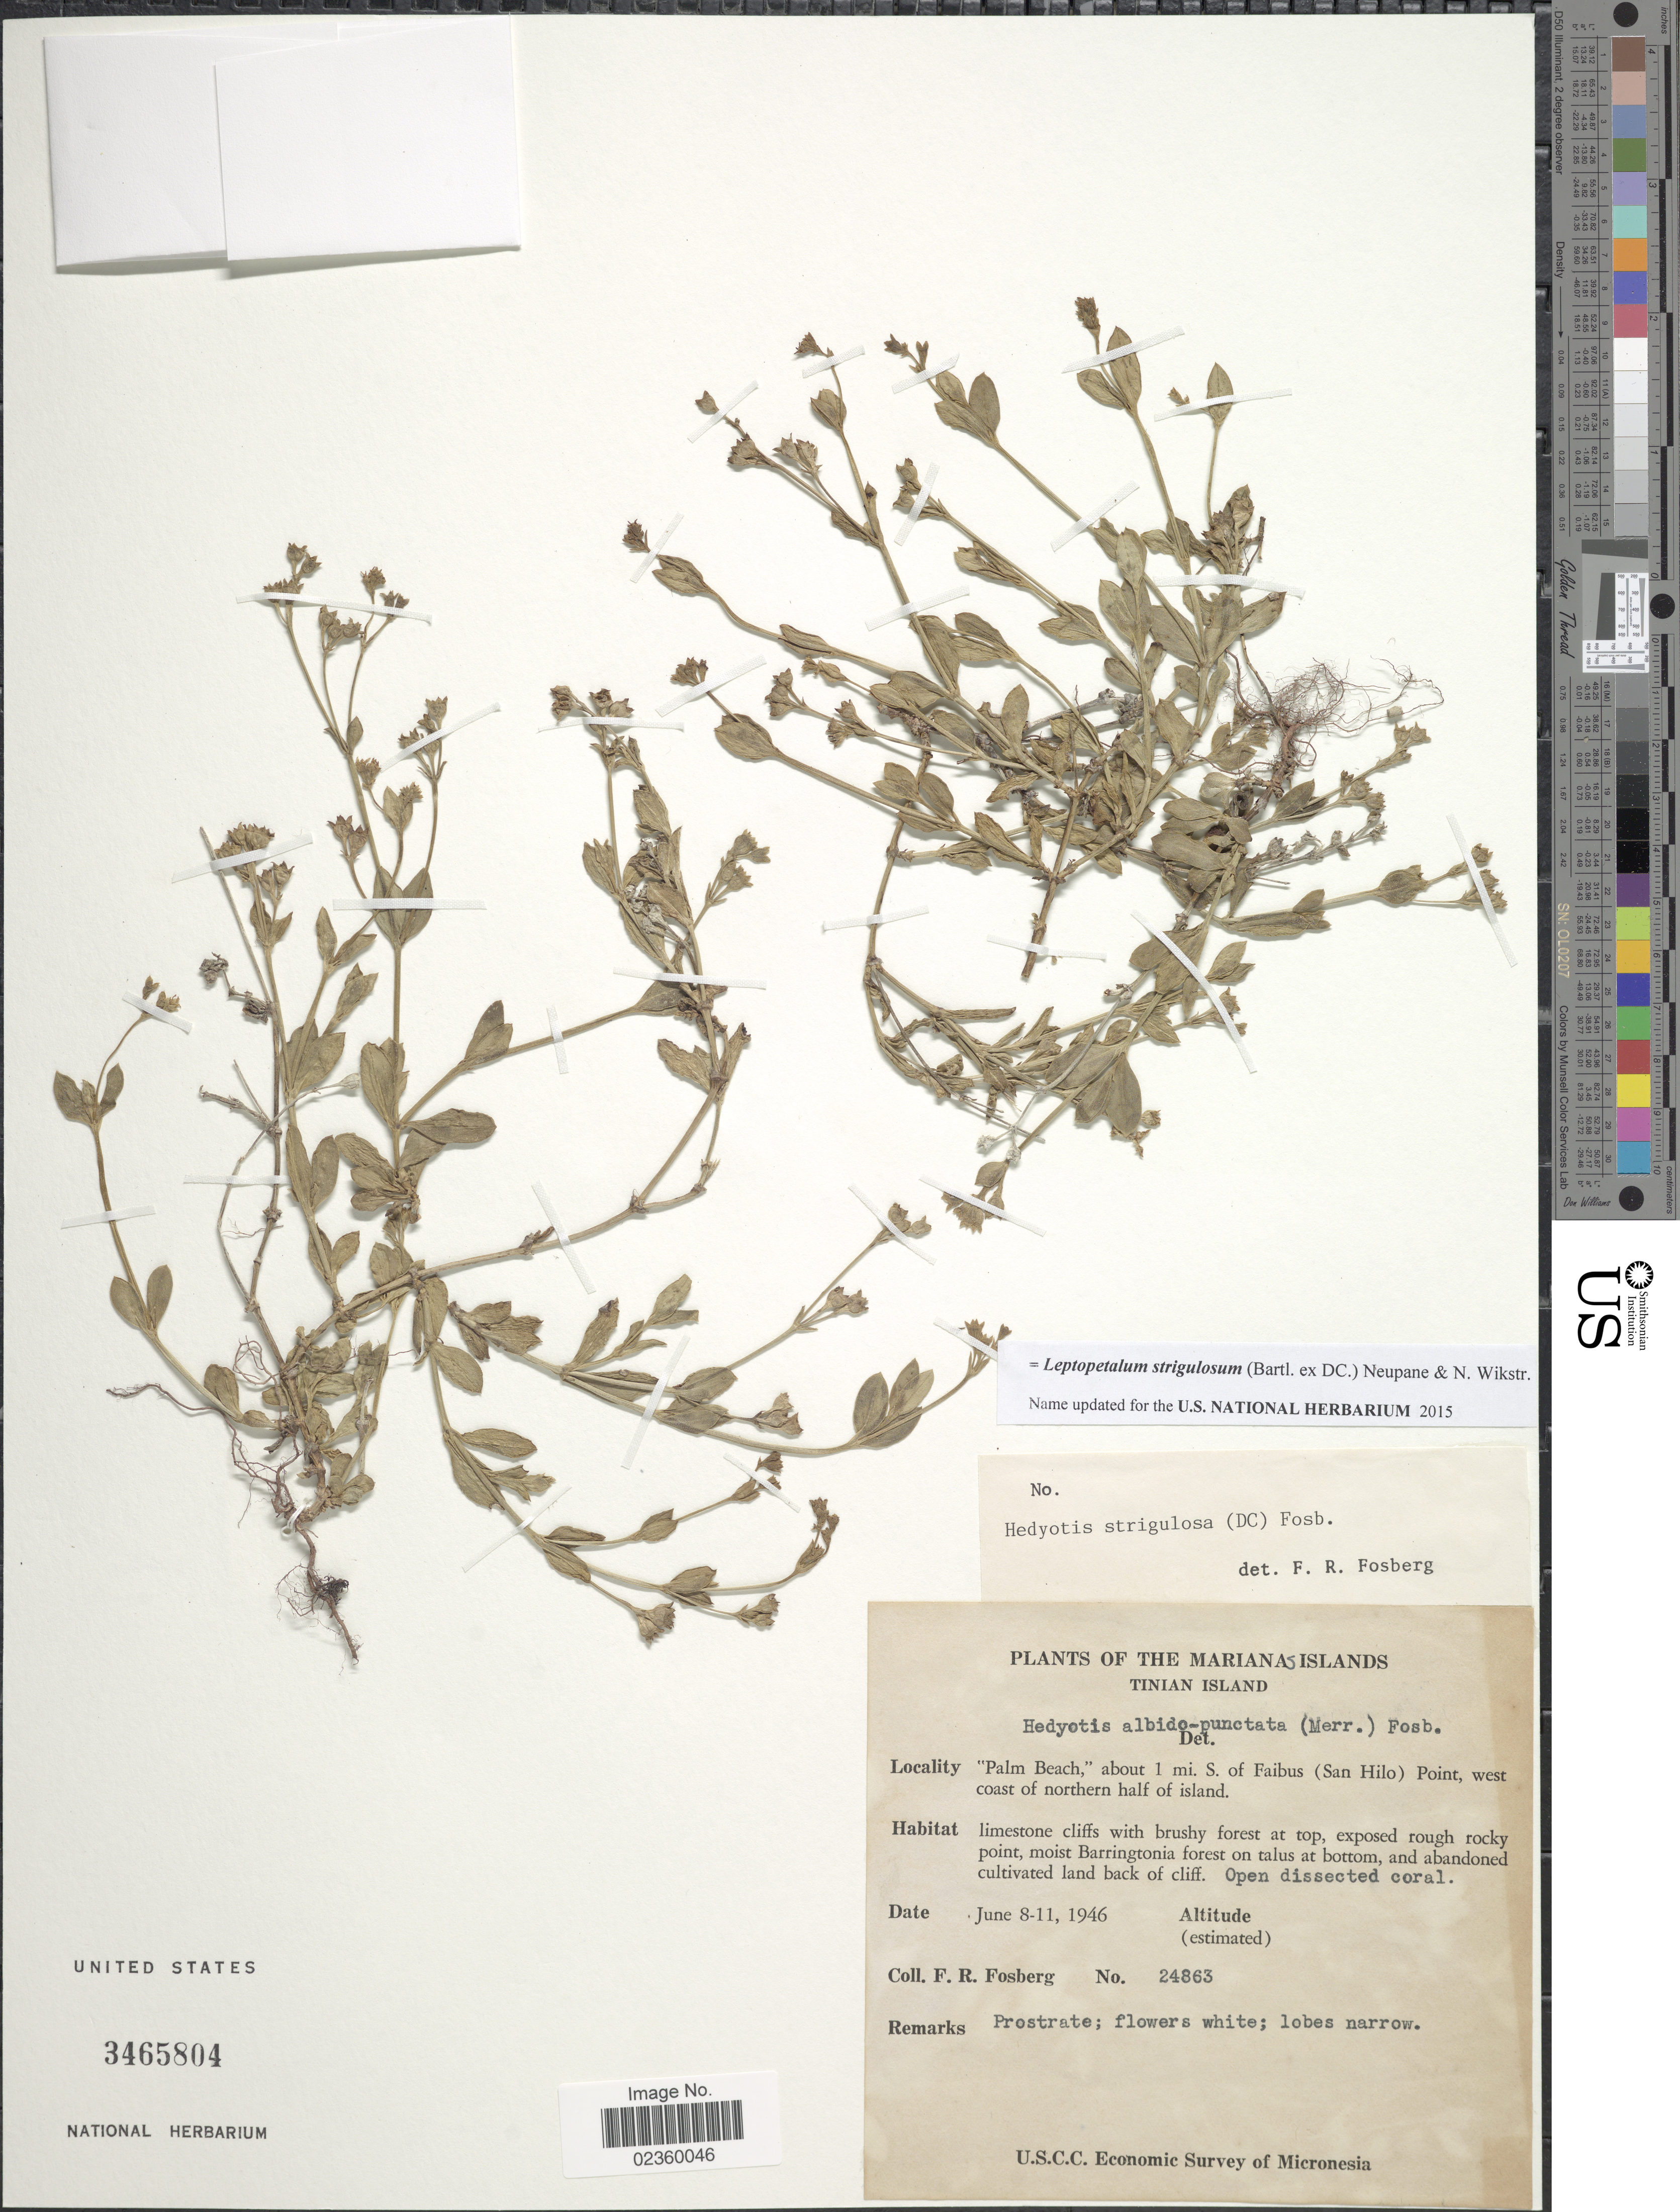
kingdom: Plantae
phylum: Tracheophyta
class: Magnoliopsida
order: Gentianales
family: Rubiaceae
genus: Leptopetalum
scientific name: Leptopetalum strigulosum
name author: (Bartl. ex DC.) Neupane & N. Wikstr.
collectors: F. R. Fosberg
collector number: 24863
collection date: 1946-06-08/1946-06-11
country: Northern Mariana Islands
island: Tinian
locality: Tinian Island. "Palm Beach", about 1 mi. S. of Faibus (San Hilo) Point, west coast of northern half of island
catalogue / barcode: US 3465804